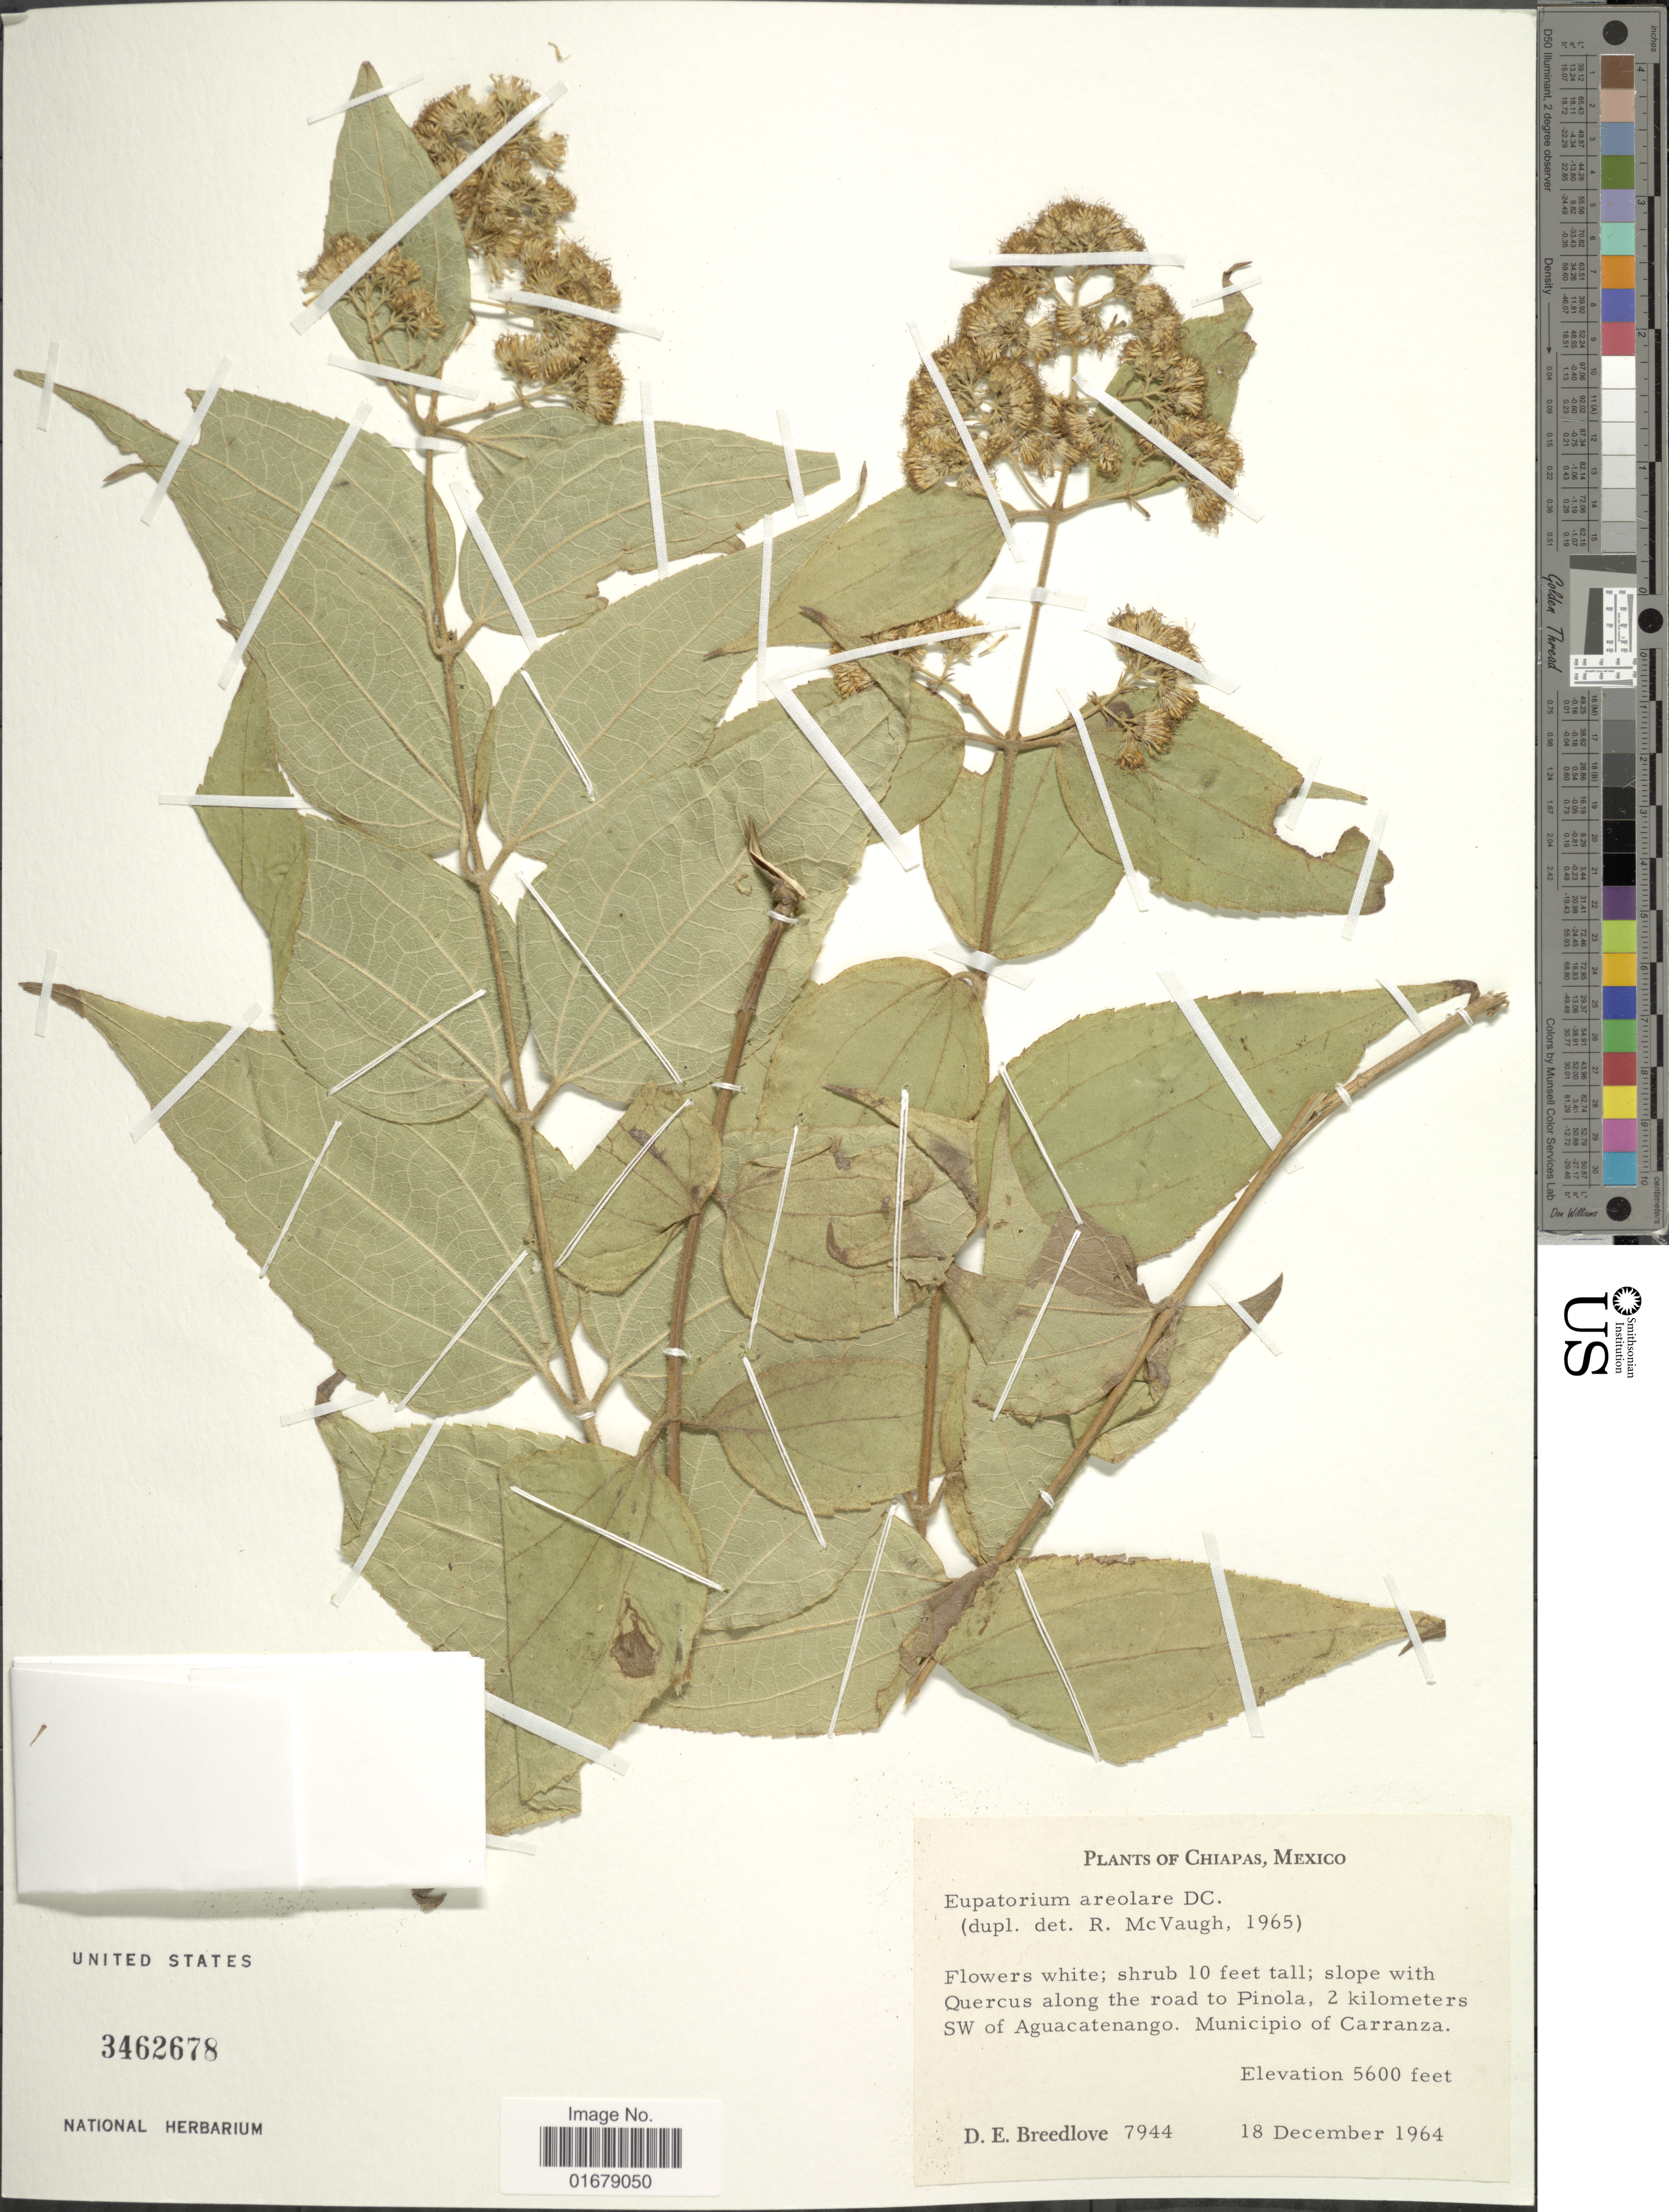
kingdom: Plantae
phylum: Tracheophyta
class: Magnoliopsida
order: Asterales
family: Asteraceae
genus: Piptothrix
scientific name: Piptothrix areolaris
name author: (DC.) R.M. King & H. Rob.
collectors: D. E. Breedlove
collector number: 7944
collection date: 1964-12-18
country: Mexico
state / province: Chiapas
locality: Chiapas, Mexico. Slope with Quercus along the road to Pinola, 2 kilometers SW of Aguacatenango. Municipio of Carranza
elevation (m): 1707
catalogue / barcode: US 3462678